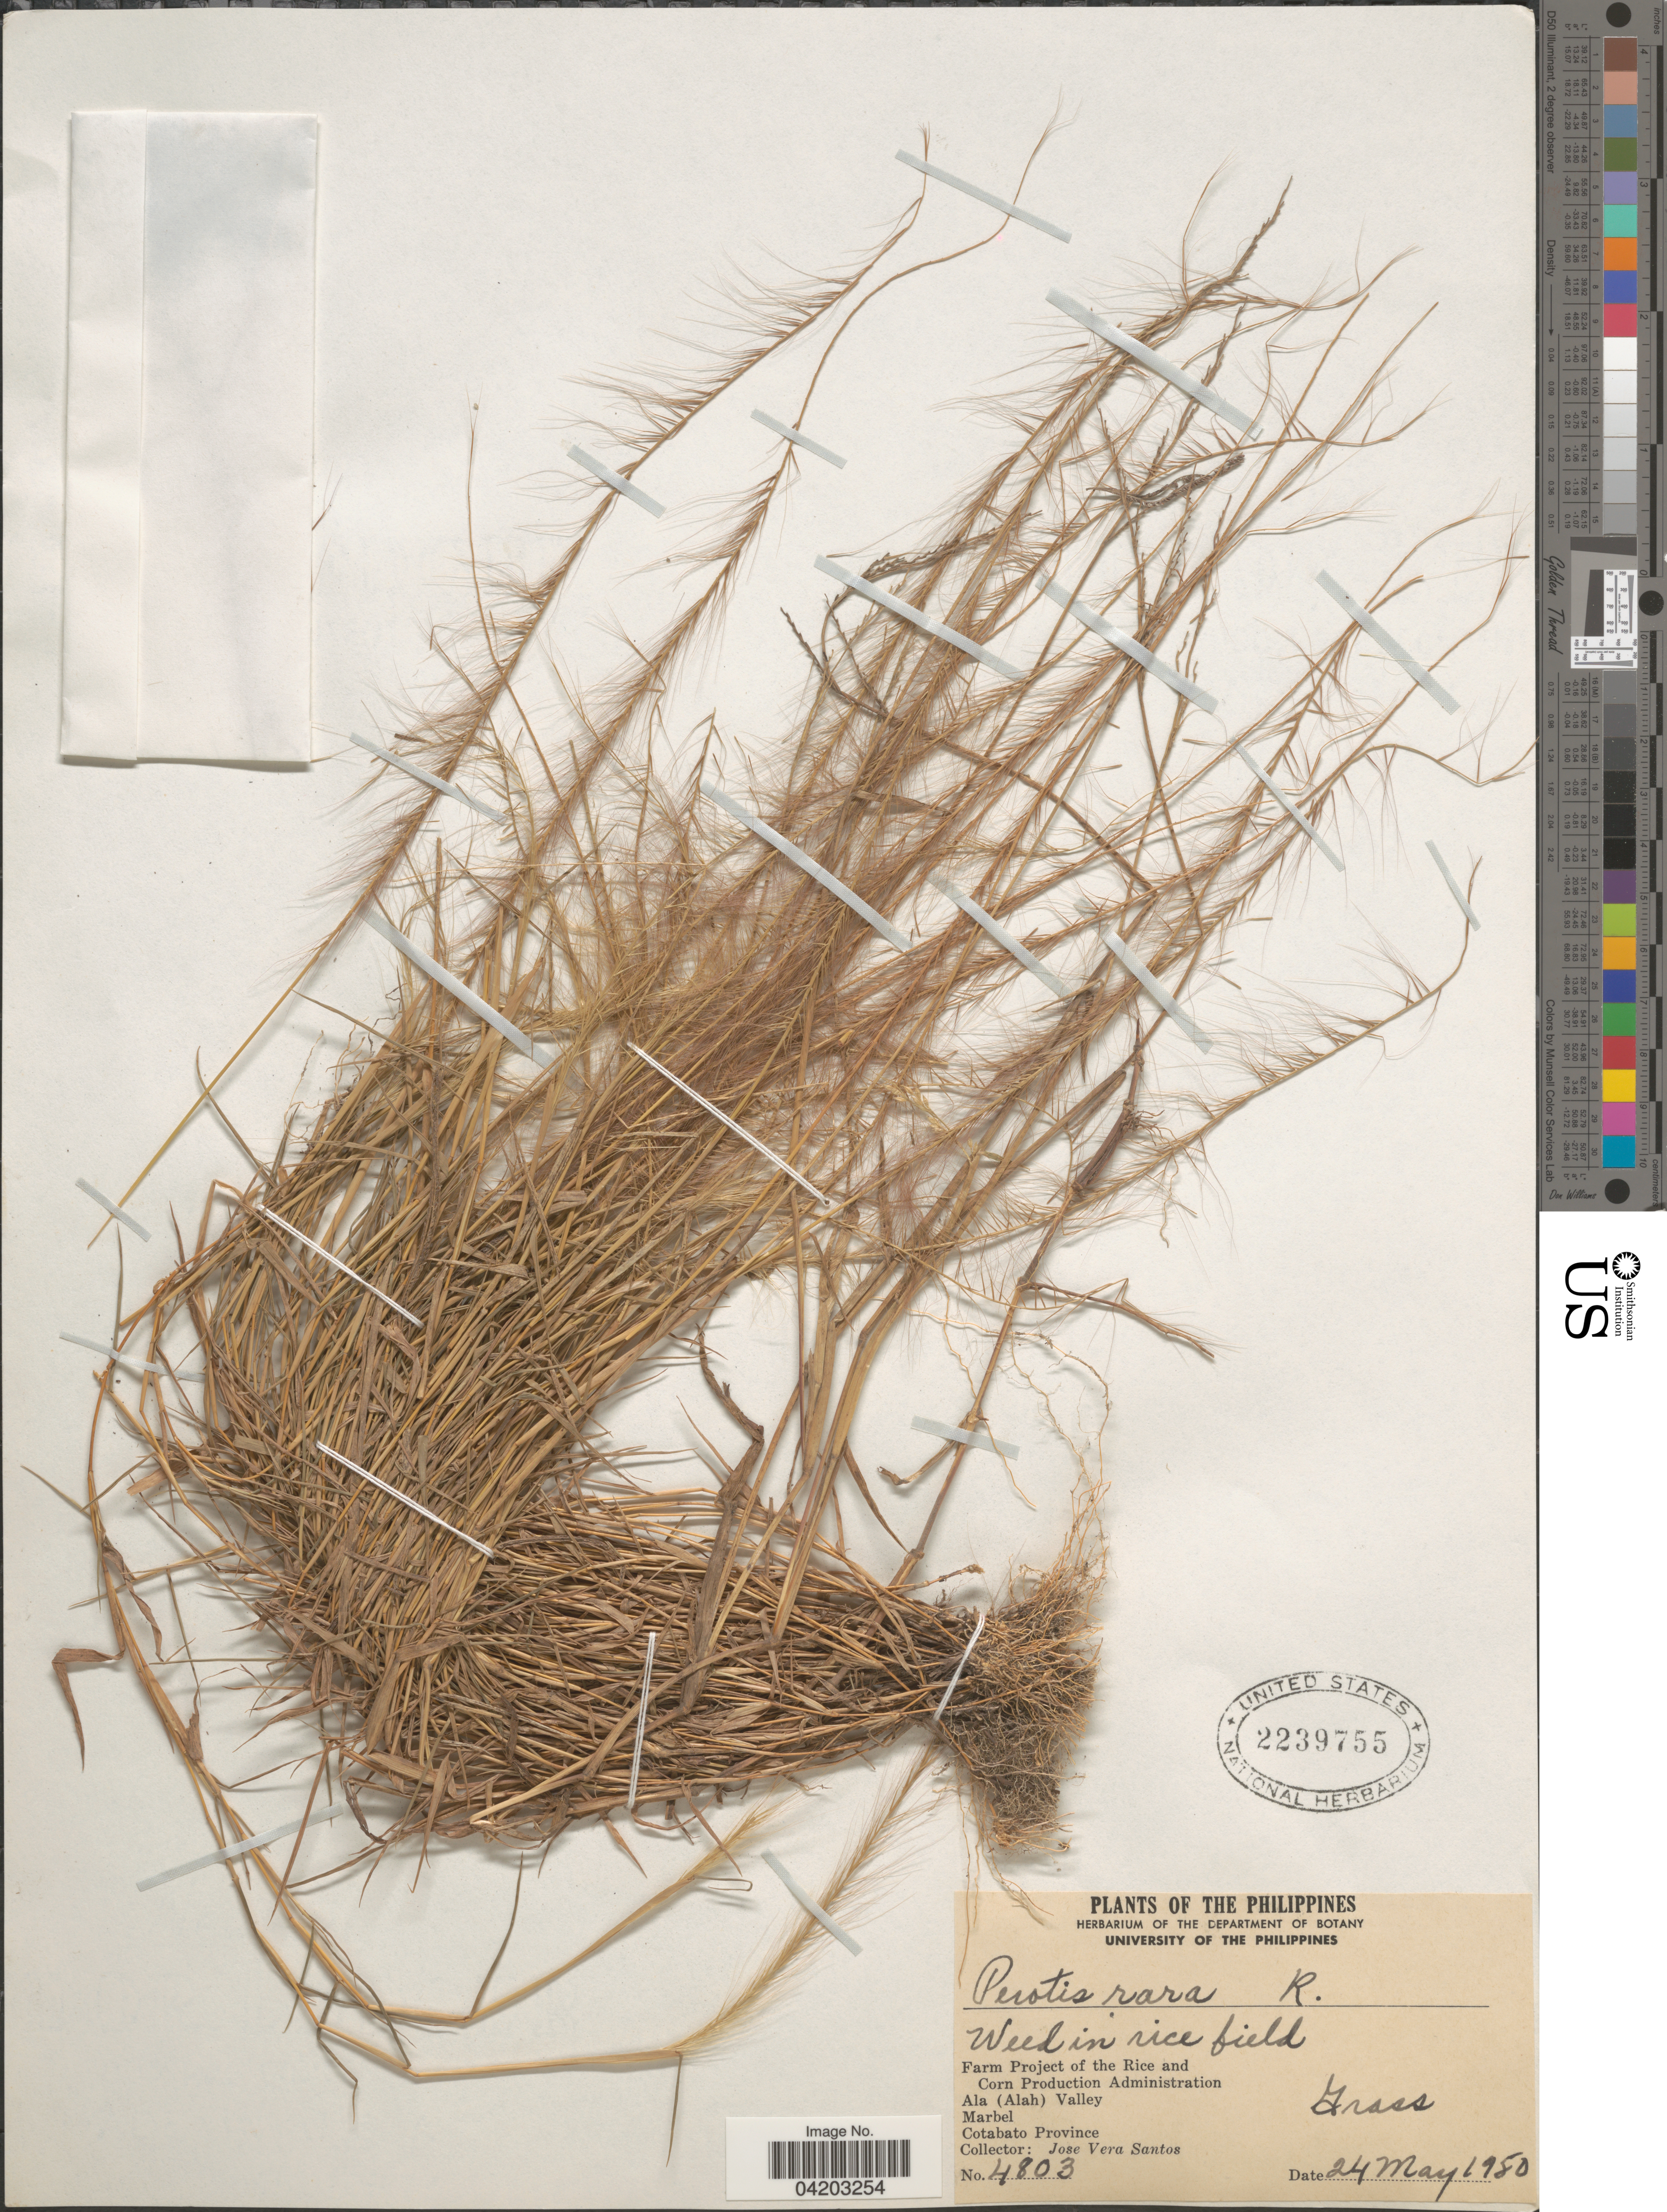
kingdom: Plantae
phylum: Tracheophyta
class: Liliopsida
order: Poales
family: Poaceae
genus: Perotis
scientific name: Perotis rara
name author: R. Br.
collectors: J. Vera Santos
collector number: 4803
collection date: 1980-05-24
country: Philippines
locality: Ala (Alah) Valley. Marbel. Cotabato Province.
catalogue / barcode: US 2239755